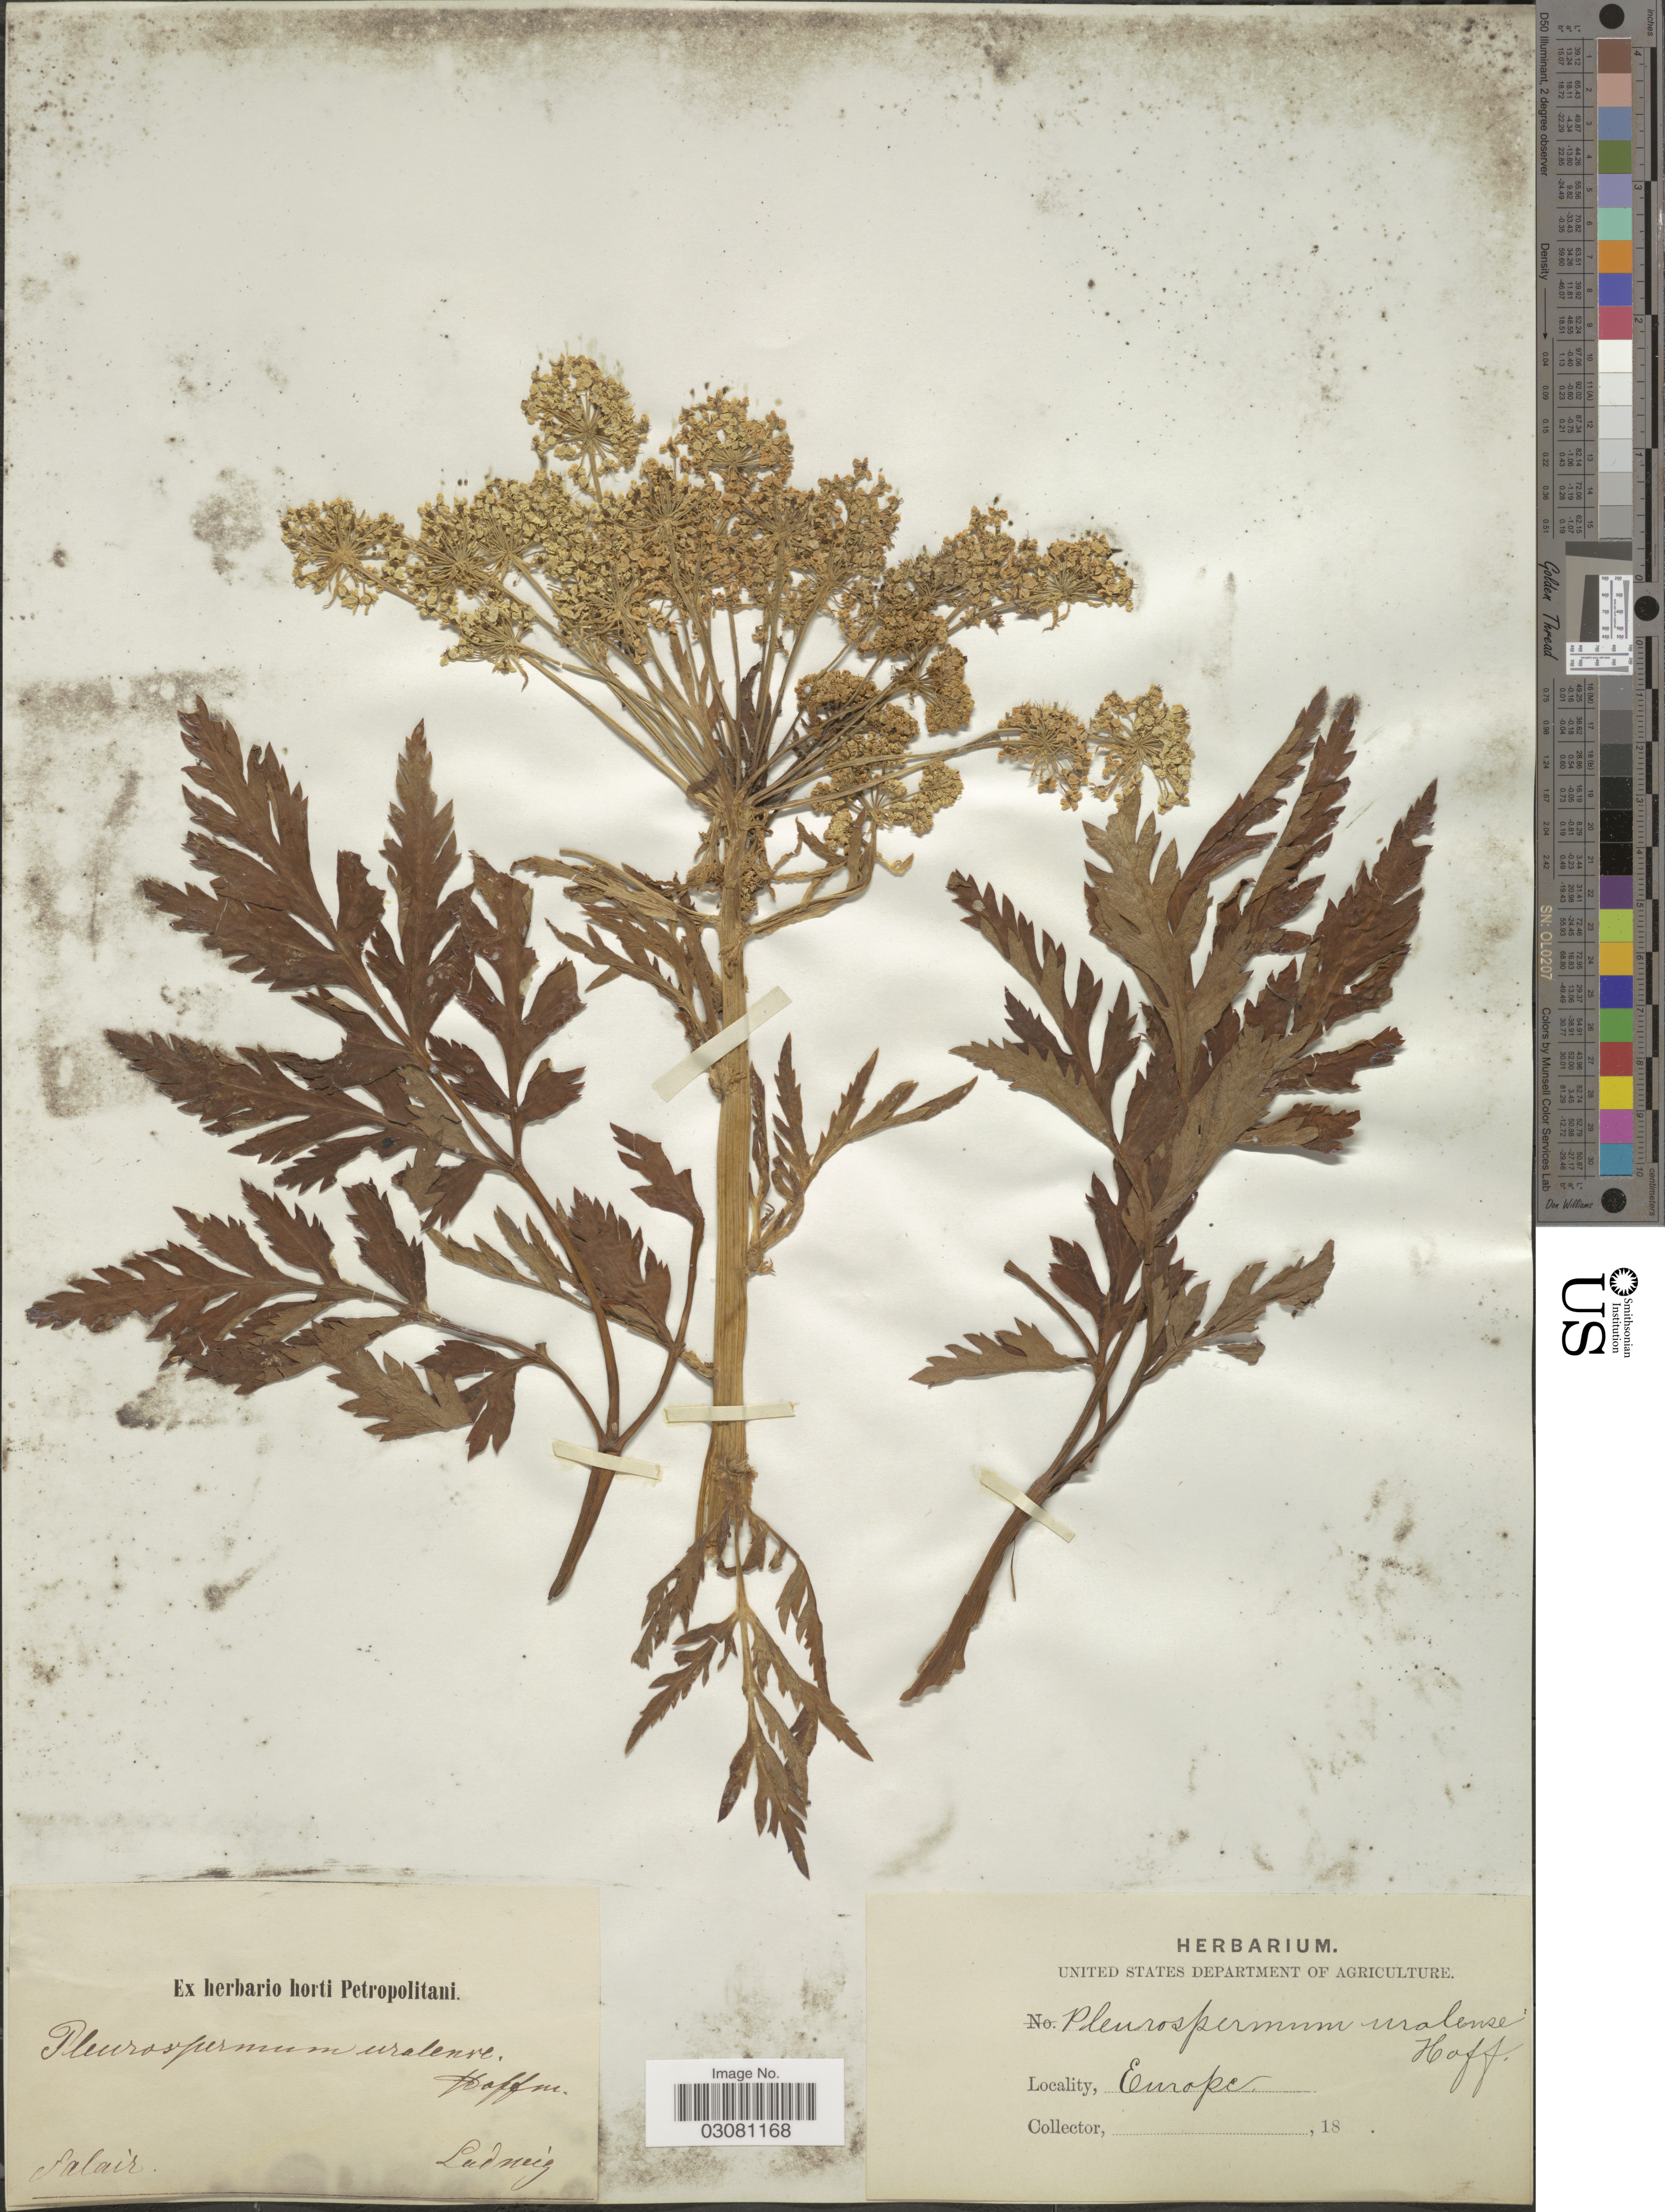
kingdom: Plantae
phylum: Tracheophyta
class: Magnoliopsida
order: Apiales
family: Apiaceae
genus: Pleurospermum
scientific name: Pleurospermum uralense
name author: Hoffm.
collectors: Ludwig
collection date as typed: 18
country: Russian Federation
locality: Salair. Europe.